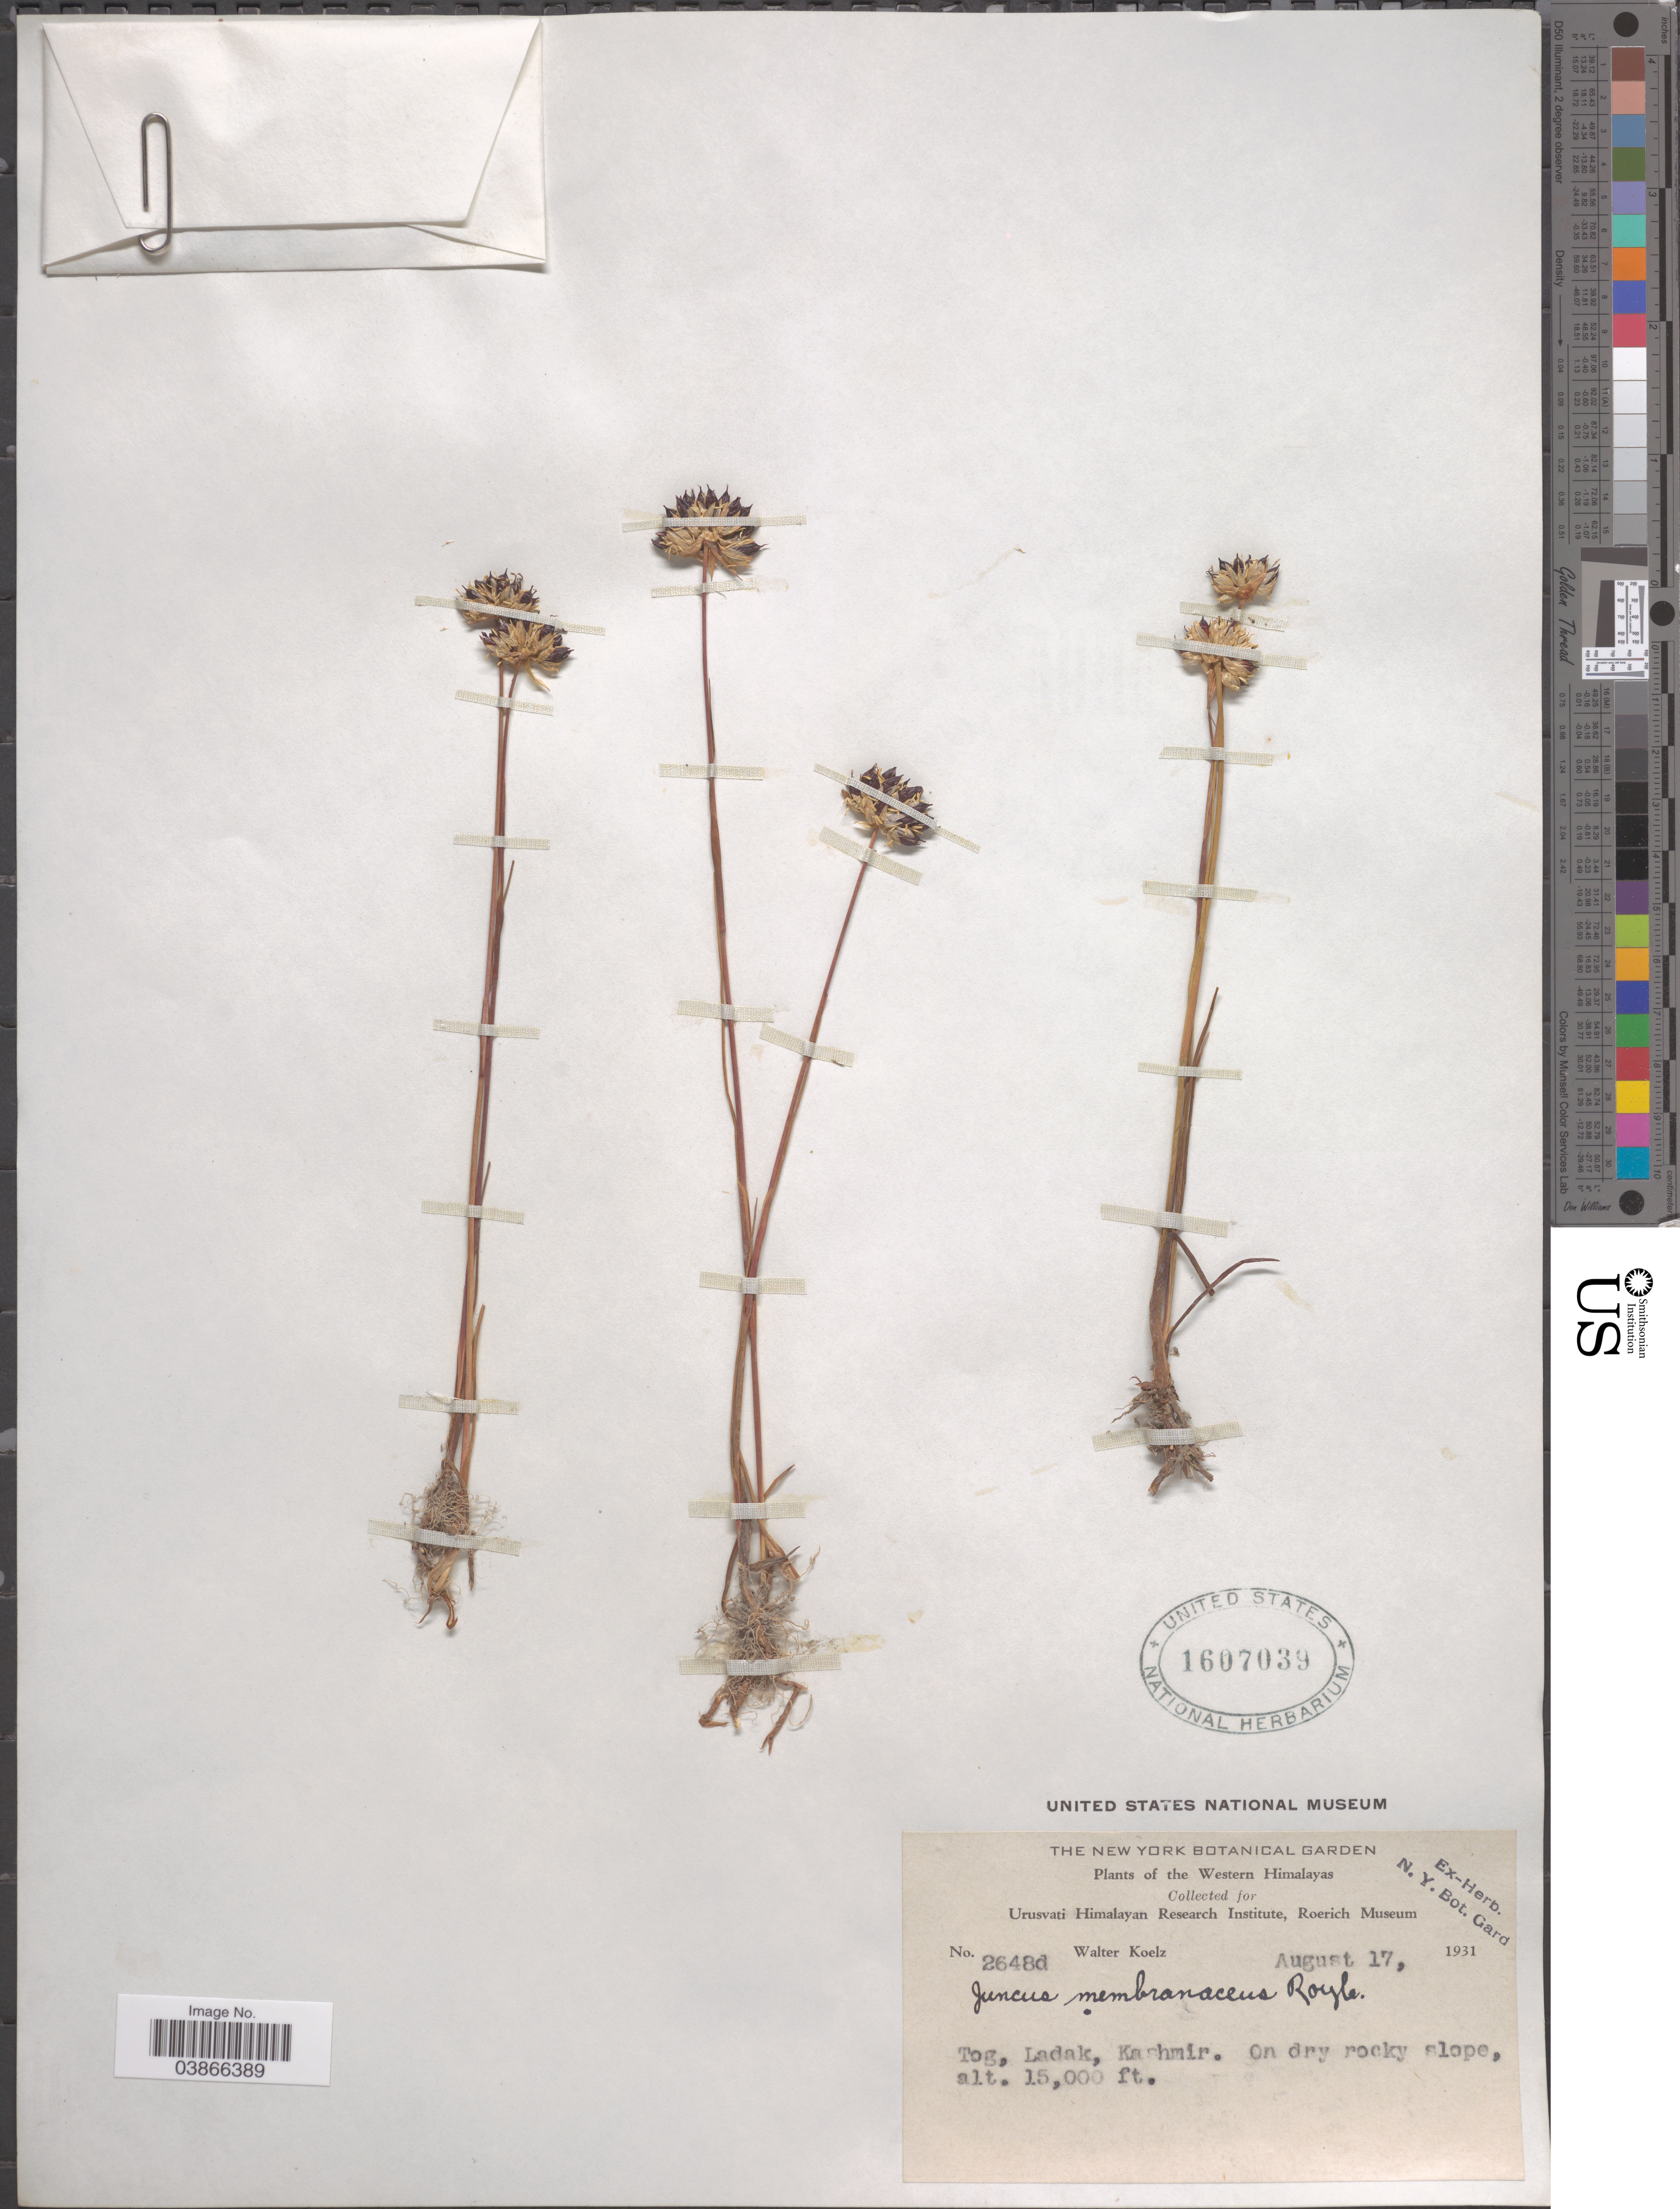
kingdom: Plantae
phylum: Tracheophyta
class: Liliopsida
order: Poales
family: Juncaceae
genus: Juncus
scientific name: Juncus membranaceus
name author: Royle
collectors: W. N. Koelz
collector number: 2648d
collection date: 1931-08-17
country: India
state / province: Ladakh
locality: The Western Himalayas. Tog, Ladak, Kashmir.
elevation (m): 4572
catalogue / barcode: US 1607039